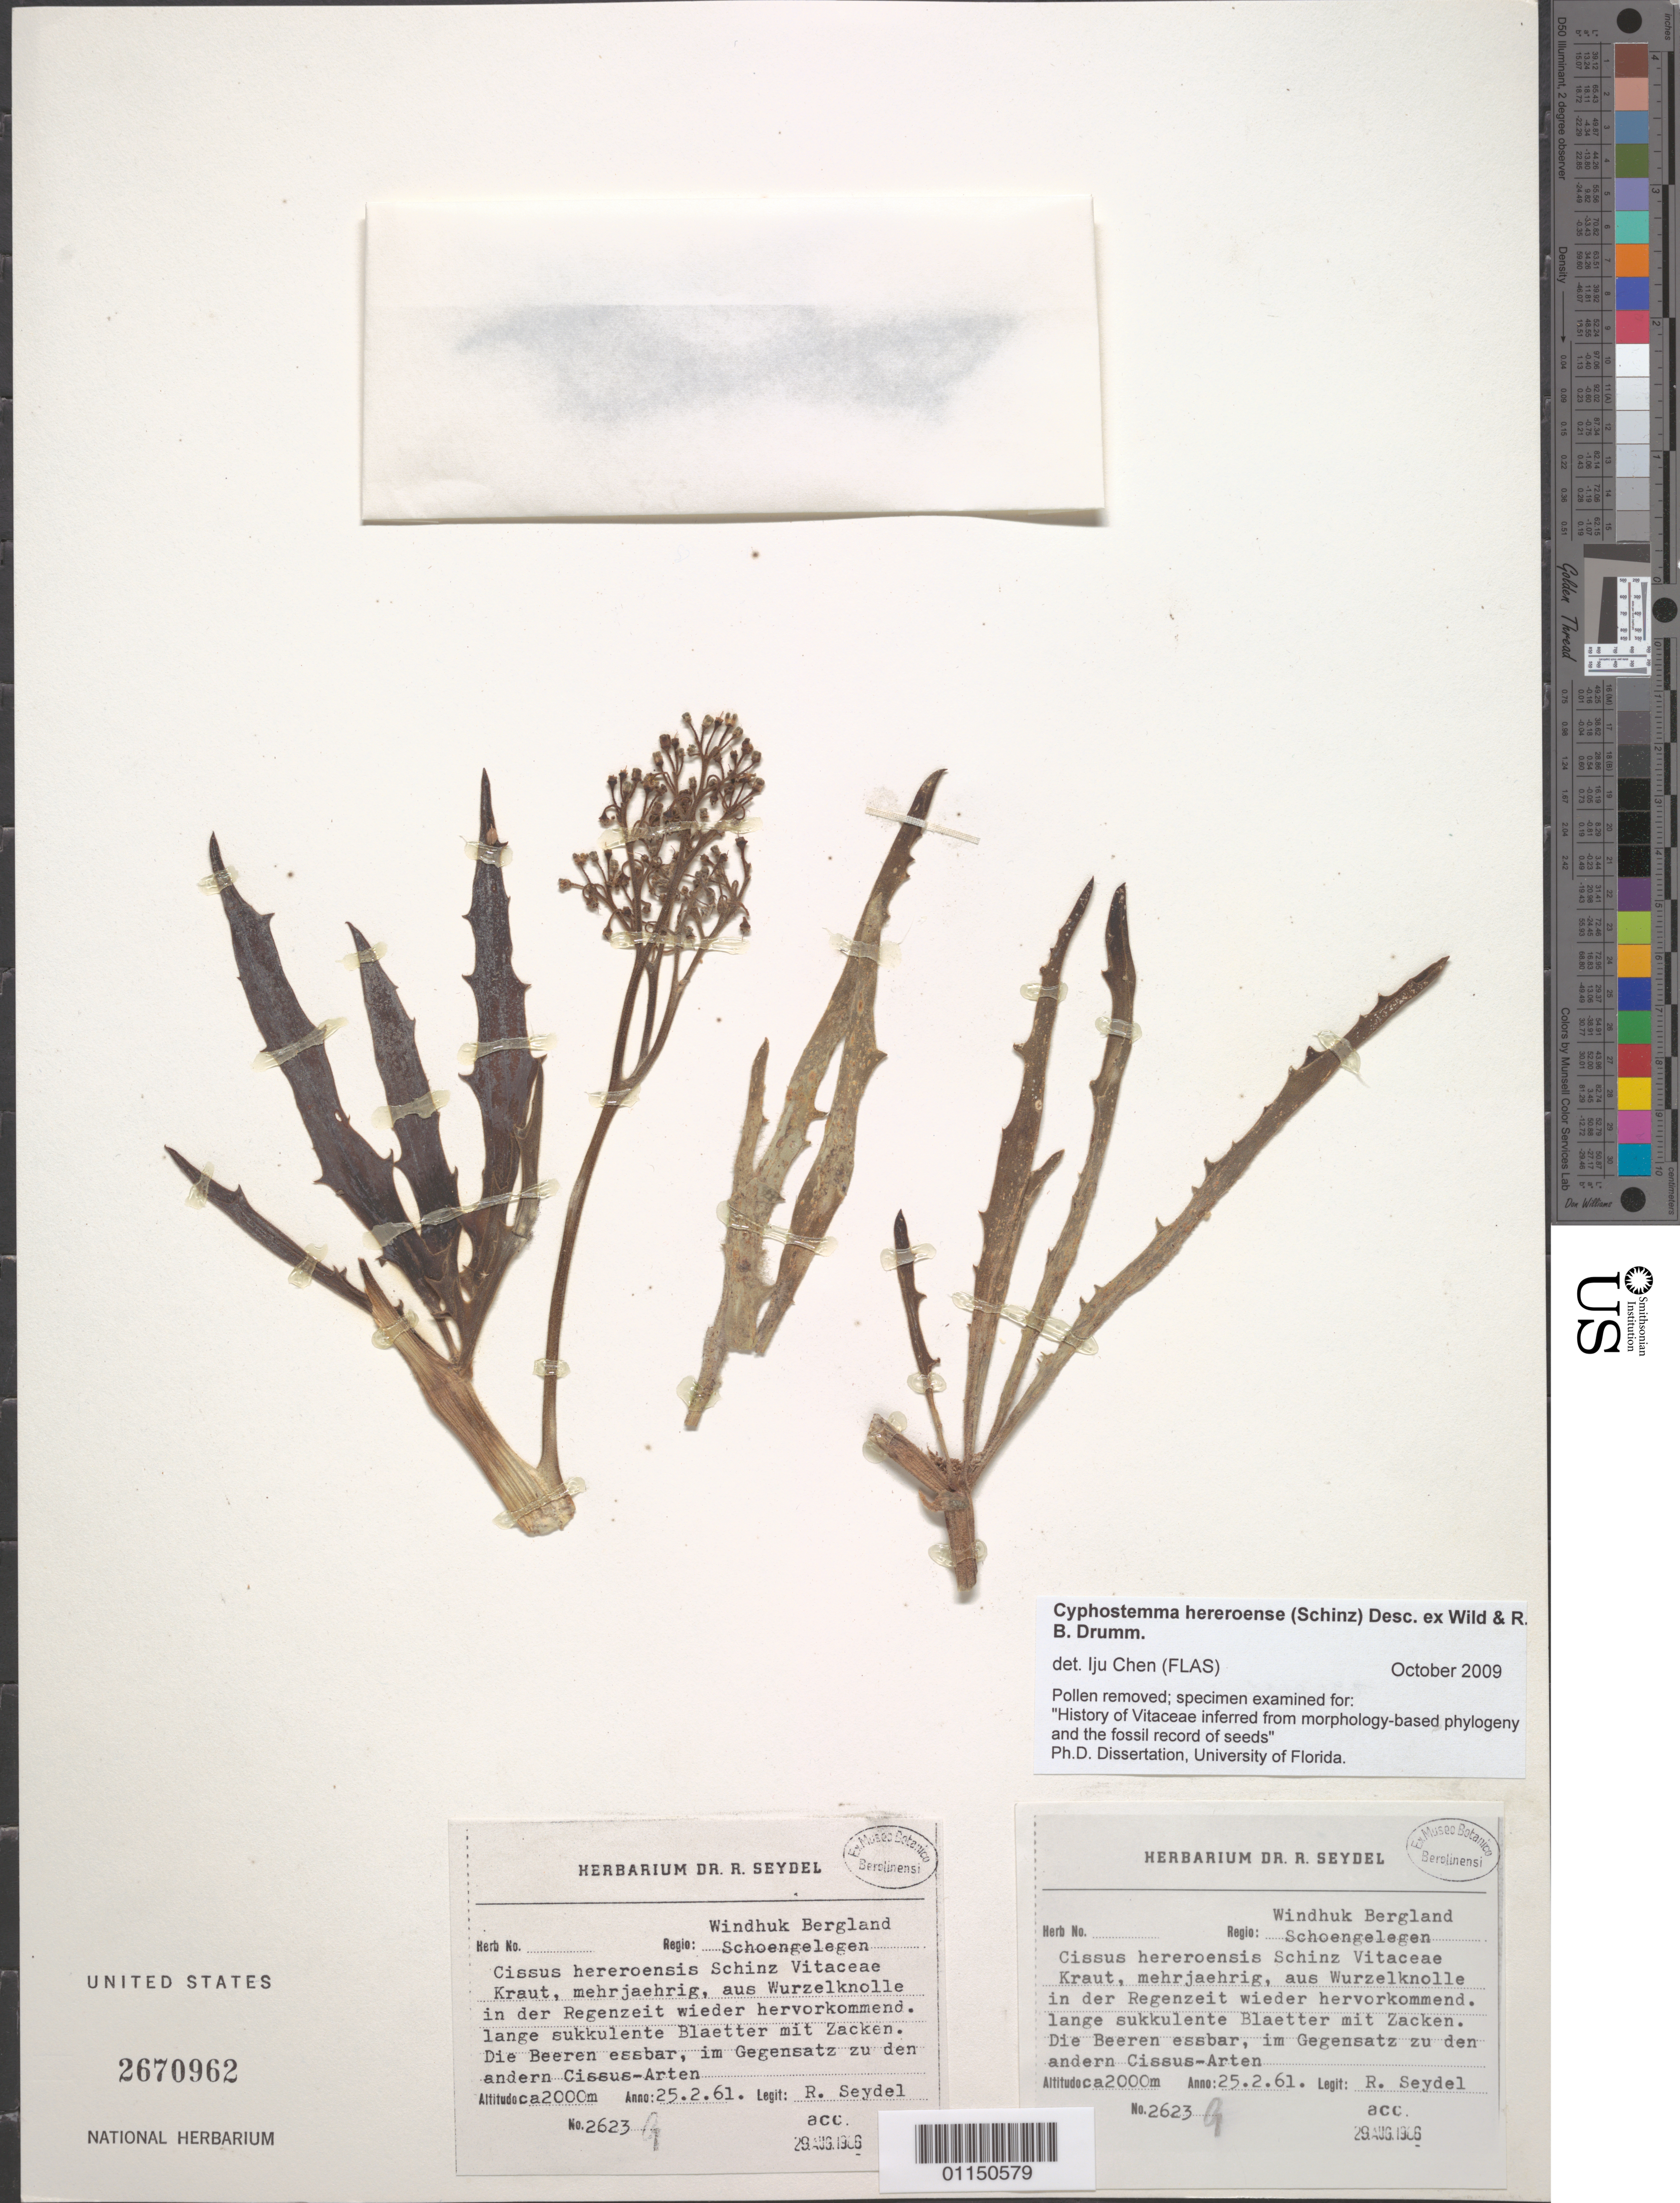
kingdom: Plantae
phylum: Tracheophyta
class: Magnoliopsida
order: Vitales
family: Vitaceae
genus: Cyphostemma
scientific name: Cyphostemma hereroense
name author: (Schinz) Desc.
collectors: R. Seydel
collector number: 2623 Q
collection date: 1986-08-29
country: Namibia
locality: Windhuk Bergland.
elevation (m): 2000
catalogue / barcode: US 2670962